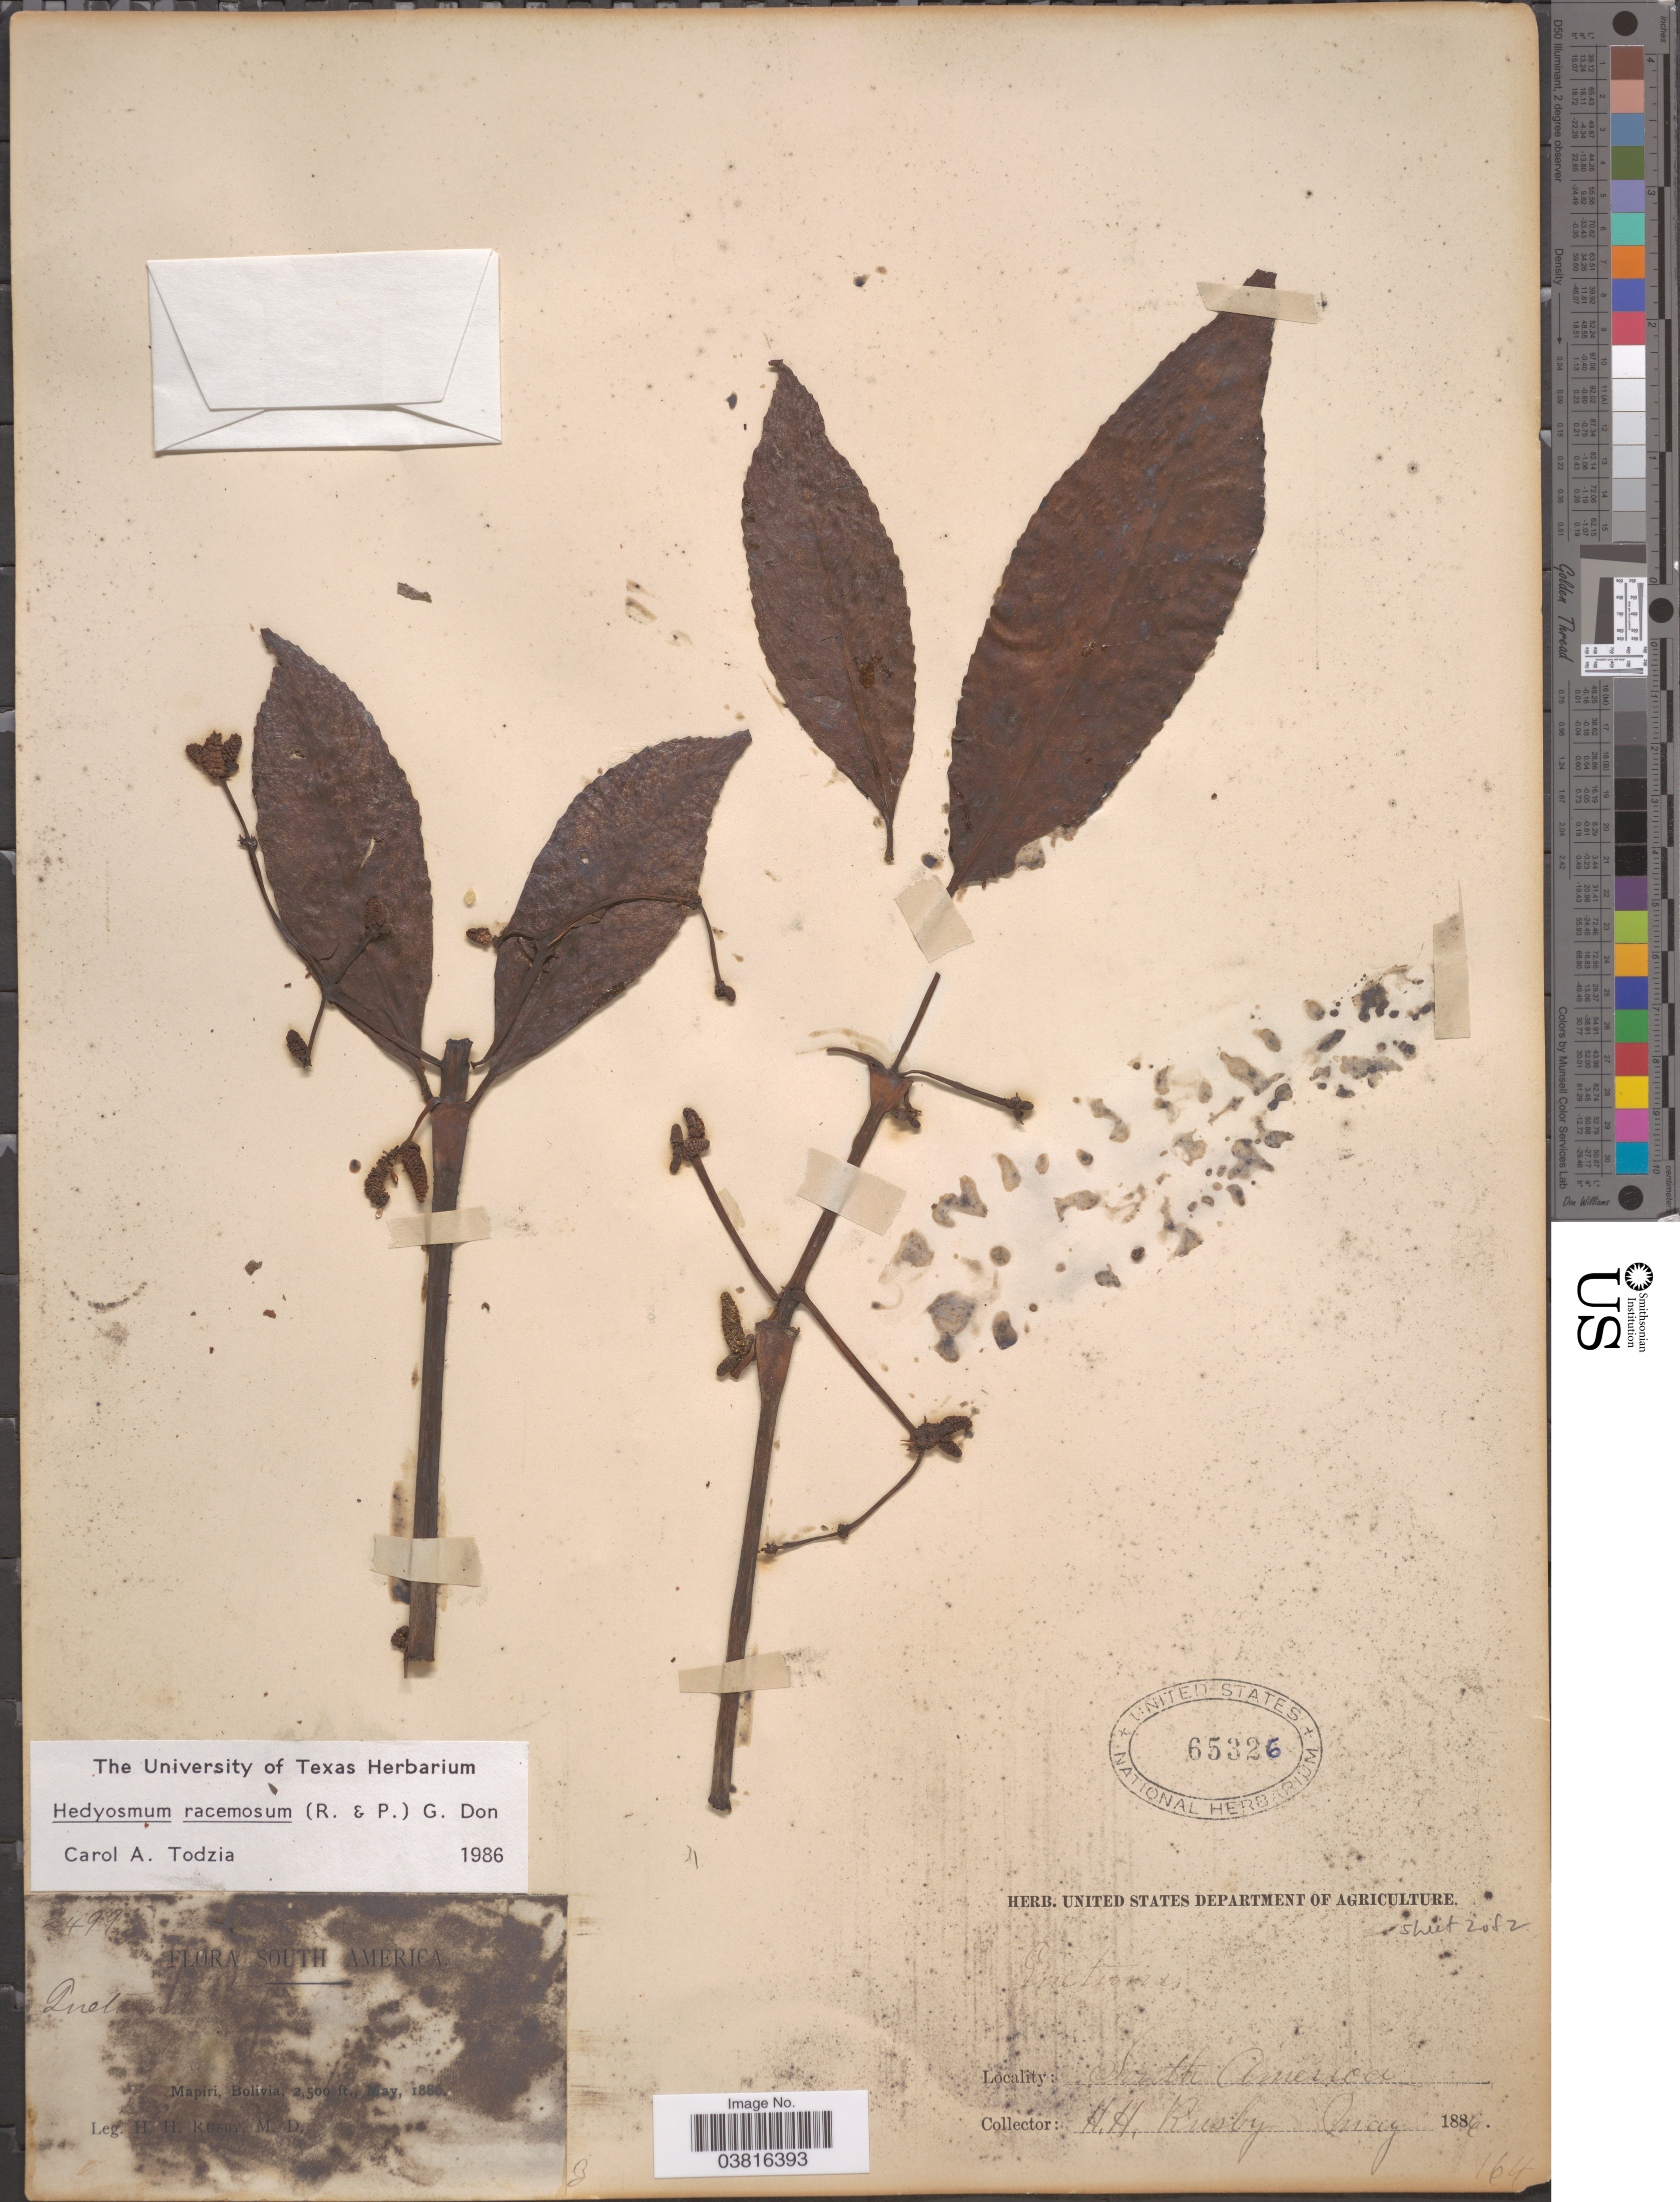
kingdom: Plantae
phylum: Tracheophyta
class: Magnoliopsida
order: Chloranthales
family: Chloranthaceae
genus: Hedyosmum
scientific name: Hedyosmum racemosum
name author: (Ruiz & Pav.) G. Don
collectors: H. H. Rusby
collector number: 2499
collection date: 1886-05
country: Bolivia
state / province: La Páz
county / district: Larecaja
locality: Mapiri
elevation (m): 762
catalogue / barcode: US 65326